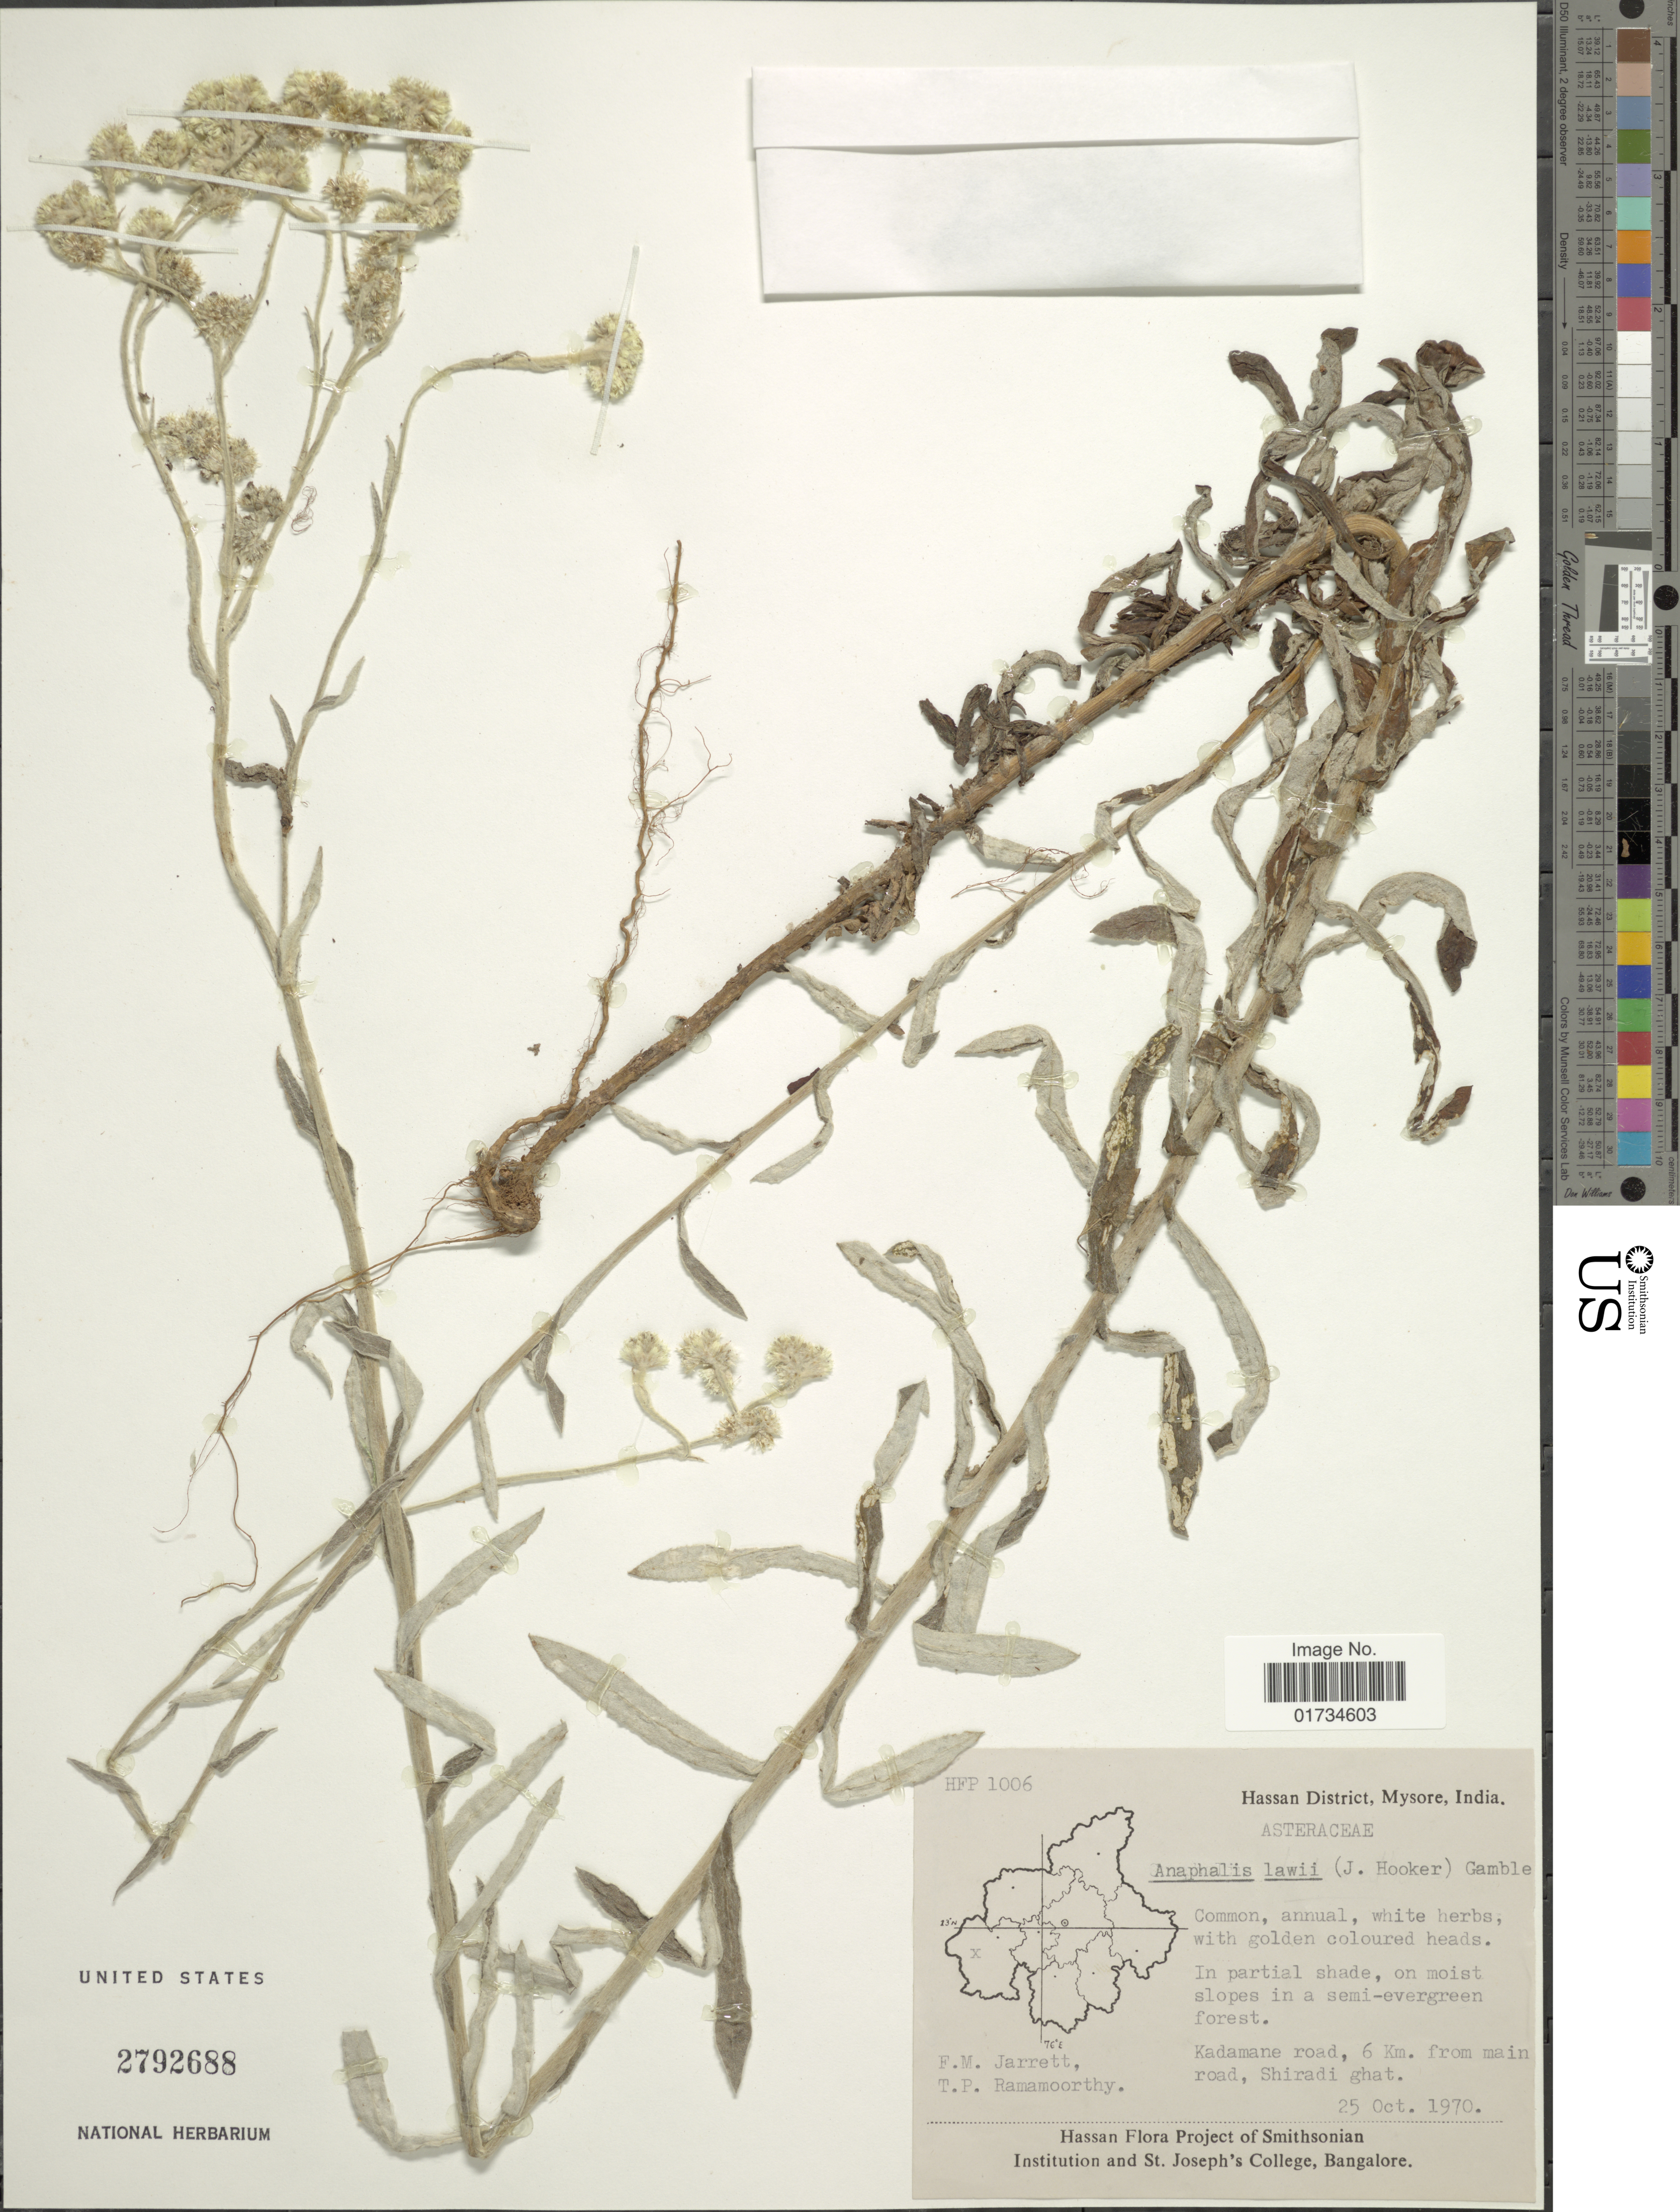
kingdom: Plantae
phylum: Tracheophyta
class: Magnoliopsida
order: Asterales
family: Asteraceae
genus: Anaphalis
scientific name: Anaphalis lawii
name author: (Hook. f.) Gamble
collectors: F. M. Jarrett & T. P. Ramamoorthy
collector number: HFP1006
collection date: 1970-10-25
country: India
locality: Hassan District, Mysore, India. Kadamane road, 6 Km. from main road, Shiradi ghat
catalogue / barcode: US 2792688